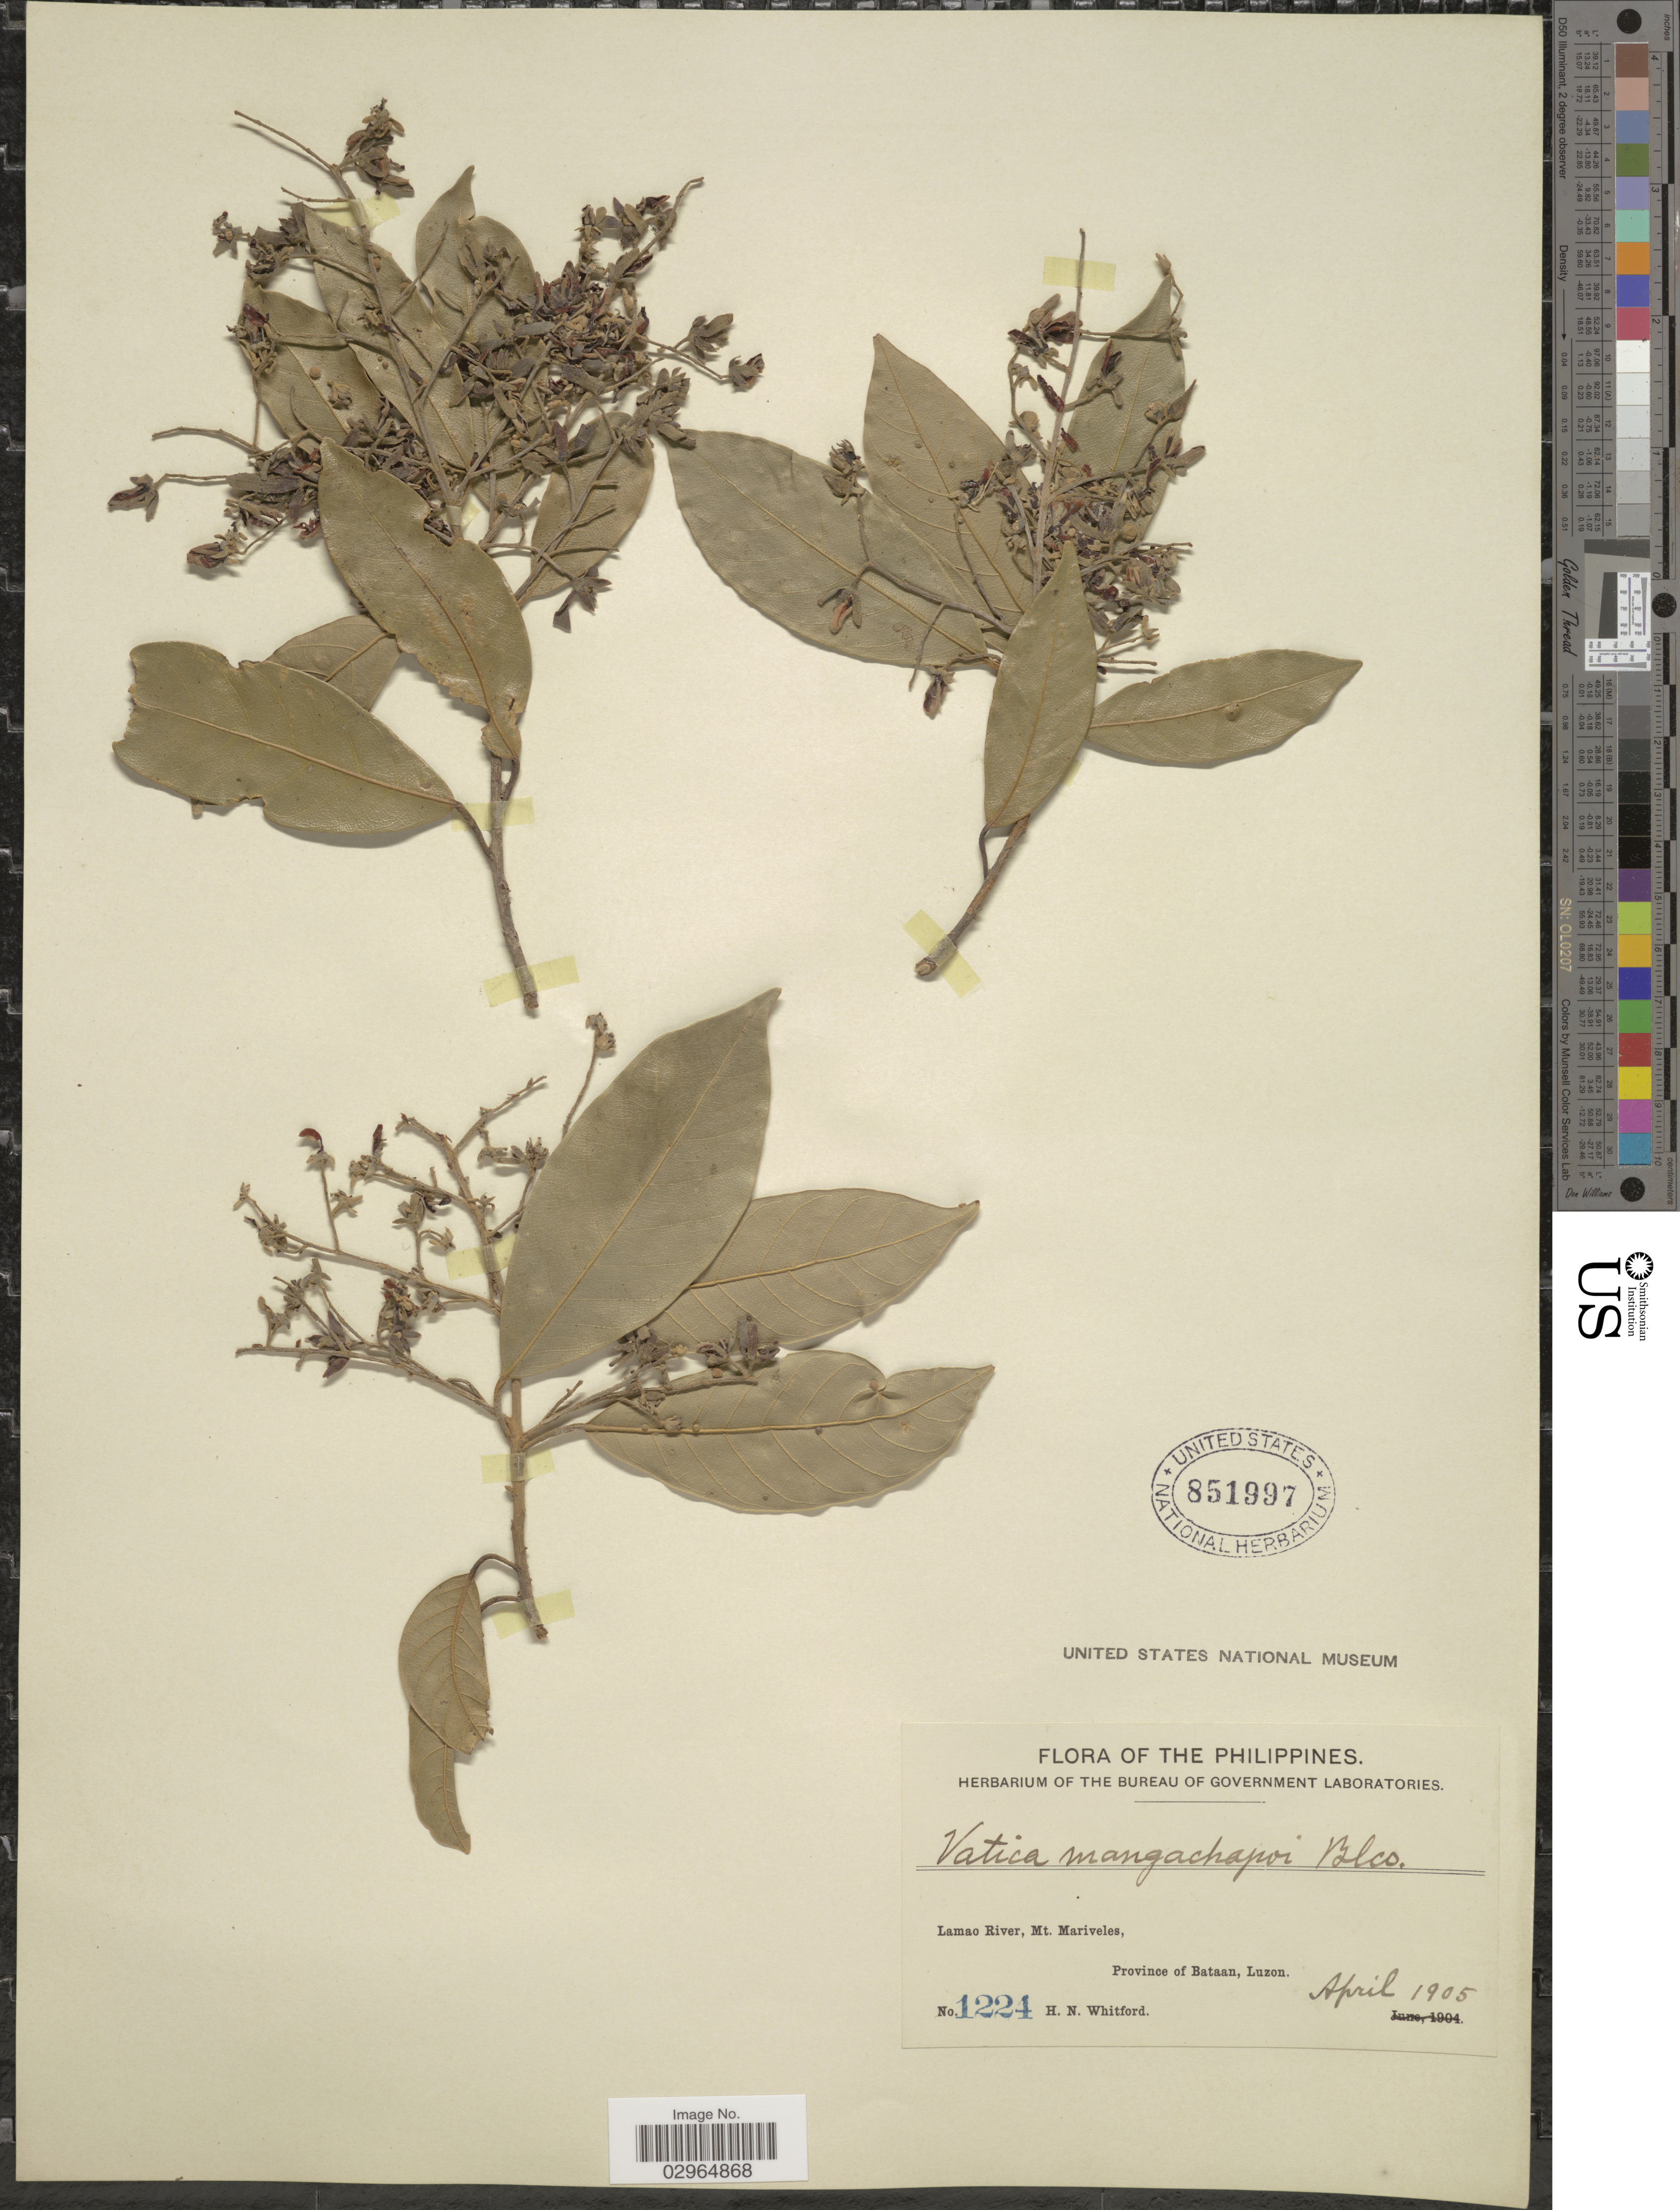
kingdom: Plantae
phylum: Tracheophyta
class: Magnoliopsida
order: Malvales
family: Dipterocarpaceae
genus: Vatica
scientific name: Vatica mangachapoi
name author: Blanco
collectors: H. N. Whitford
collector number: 1224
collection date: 1905-04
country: Philippines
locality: Lamao River, Mt. Mariveles. Province of Bataan, Luzon.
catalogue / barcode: US 851997